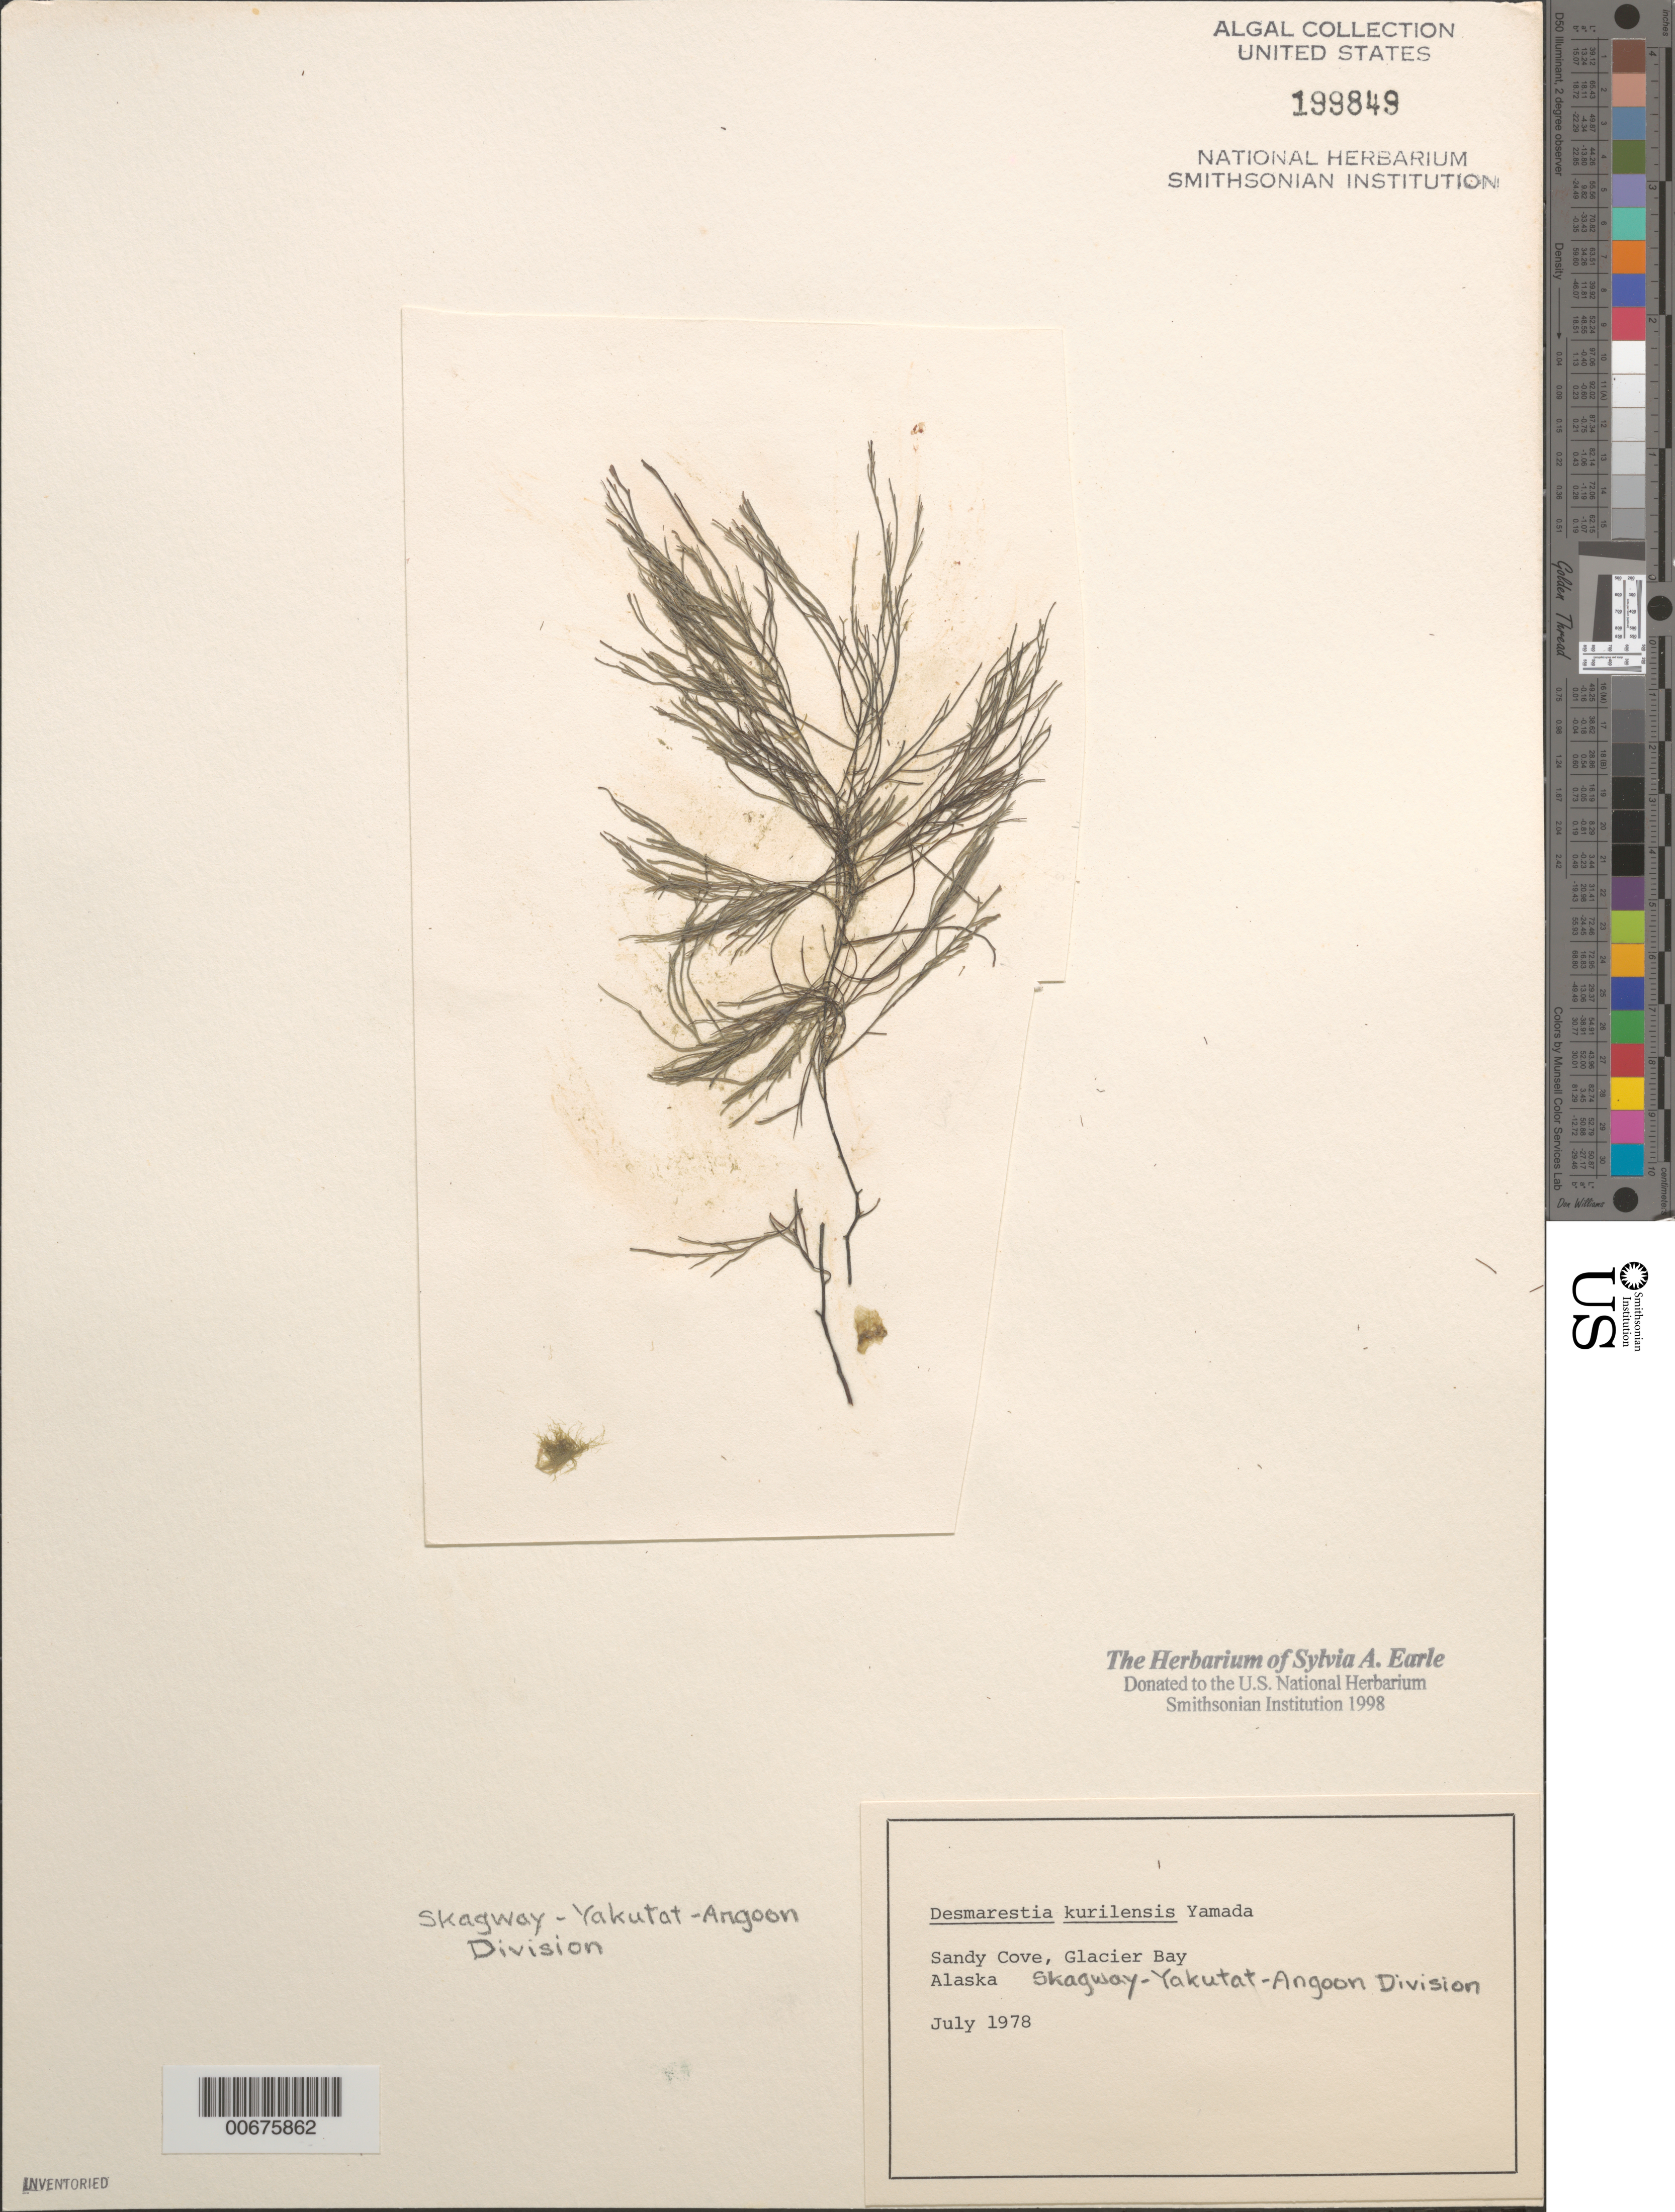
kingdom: Chromista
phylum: Ochrophyta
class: Phaeophyceae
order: Desmarestiales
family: Desmarestiaceae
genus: Desmarestia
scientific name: Desmarestia herbacea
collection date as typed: Jul 1978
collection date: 1978-07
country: United States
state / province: Alaska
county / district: Skagway-Yakutat-Angoon Division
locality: Sandy Cove, Glacier Bay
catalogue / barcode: US 199849